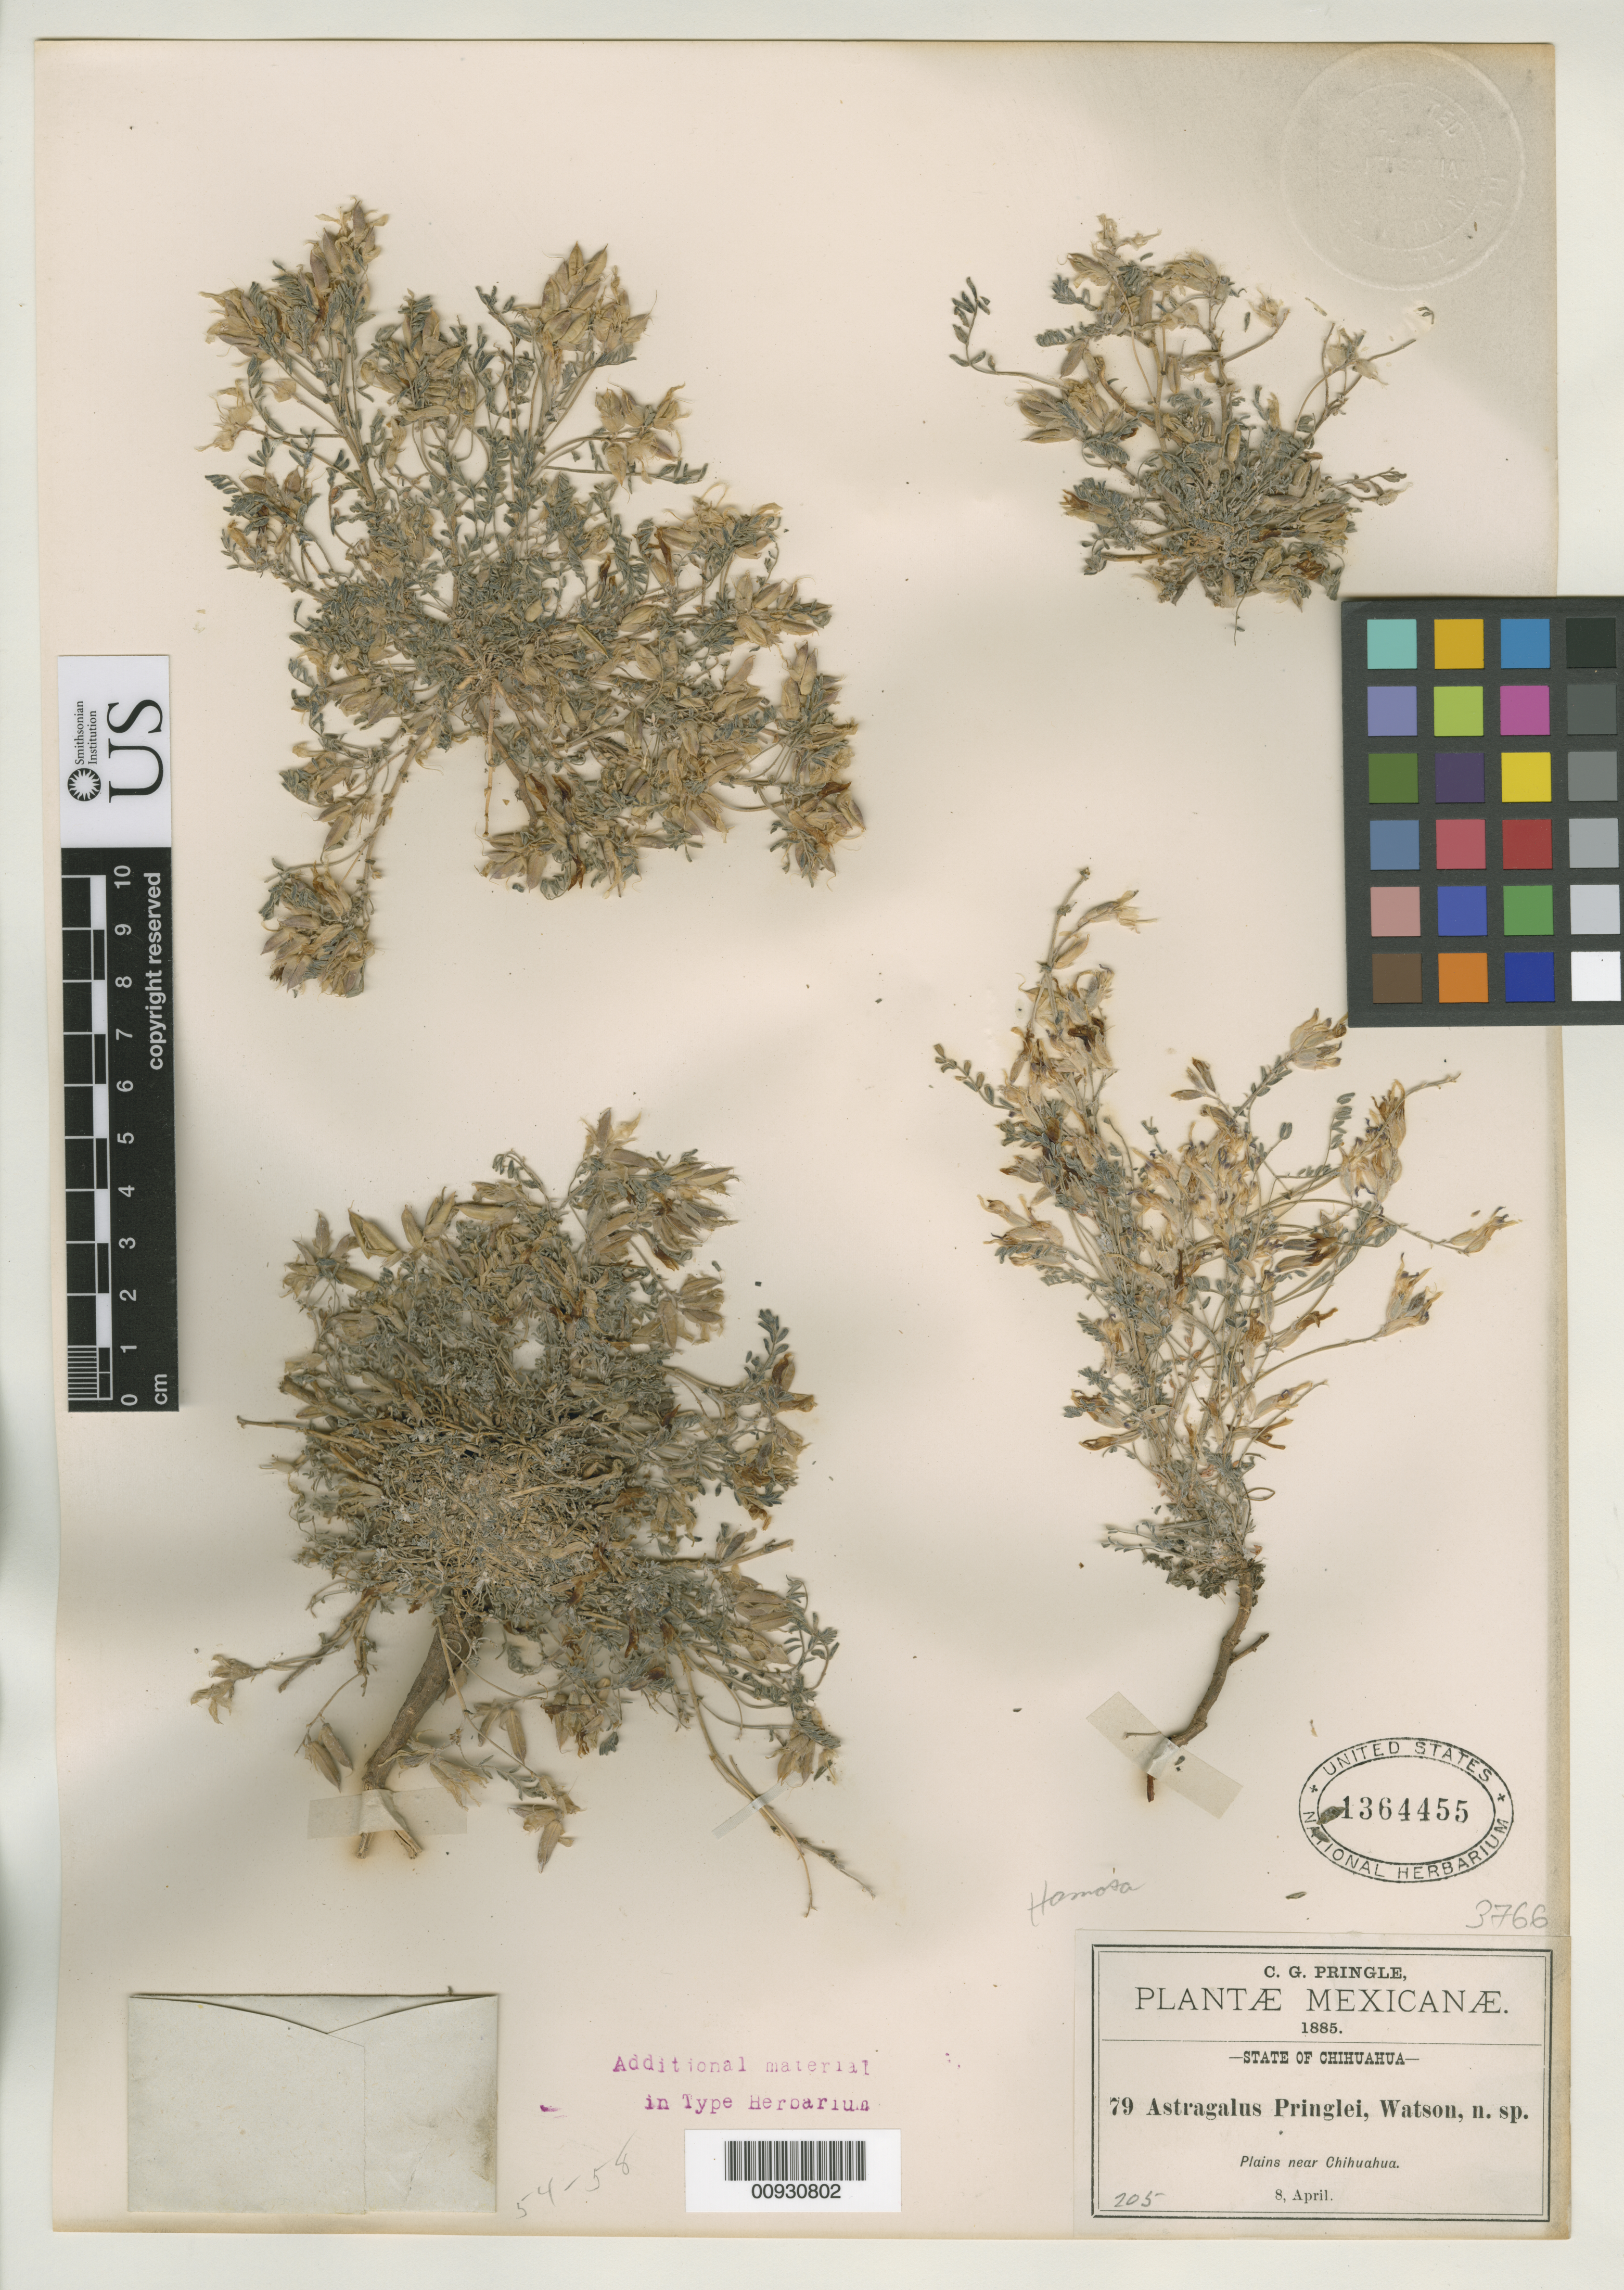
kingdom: Plantae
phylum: Tracheophyta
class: Magnoliopsida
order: Fabales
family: Fabaceae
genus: Astragalus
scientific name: Astragalus pringlei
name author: S. Watson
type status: Isotype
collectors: C. G. Pringle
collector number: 79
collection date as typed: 08 Apr 1885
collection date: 1885-04-08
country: Mexico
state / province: Chihuahua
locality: Near Chihuahua.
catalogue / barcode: US 1364455